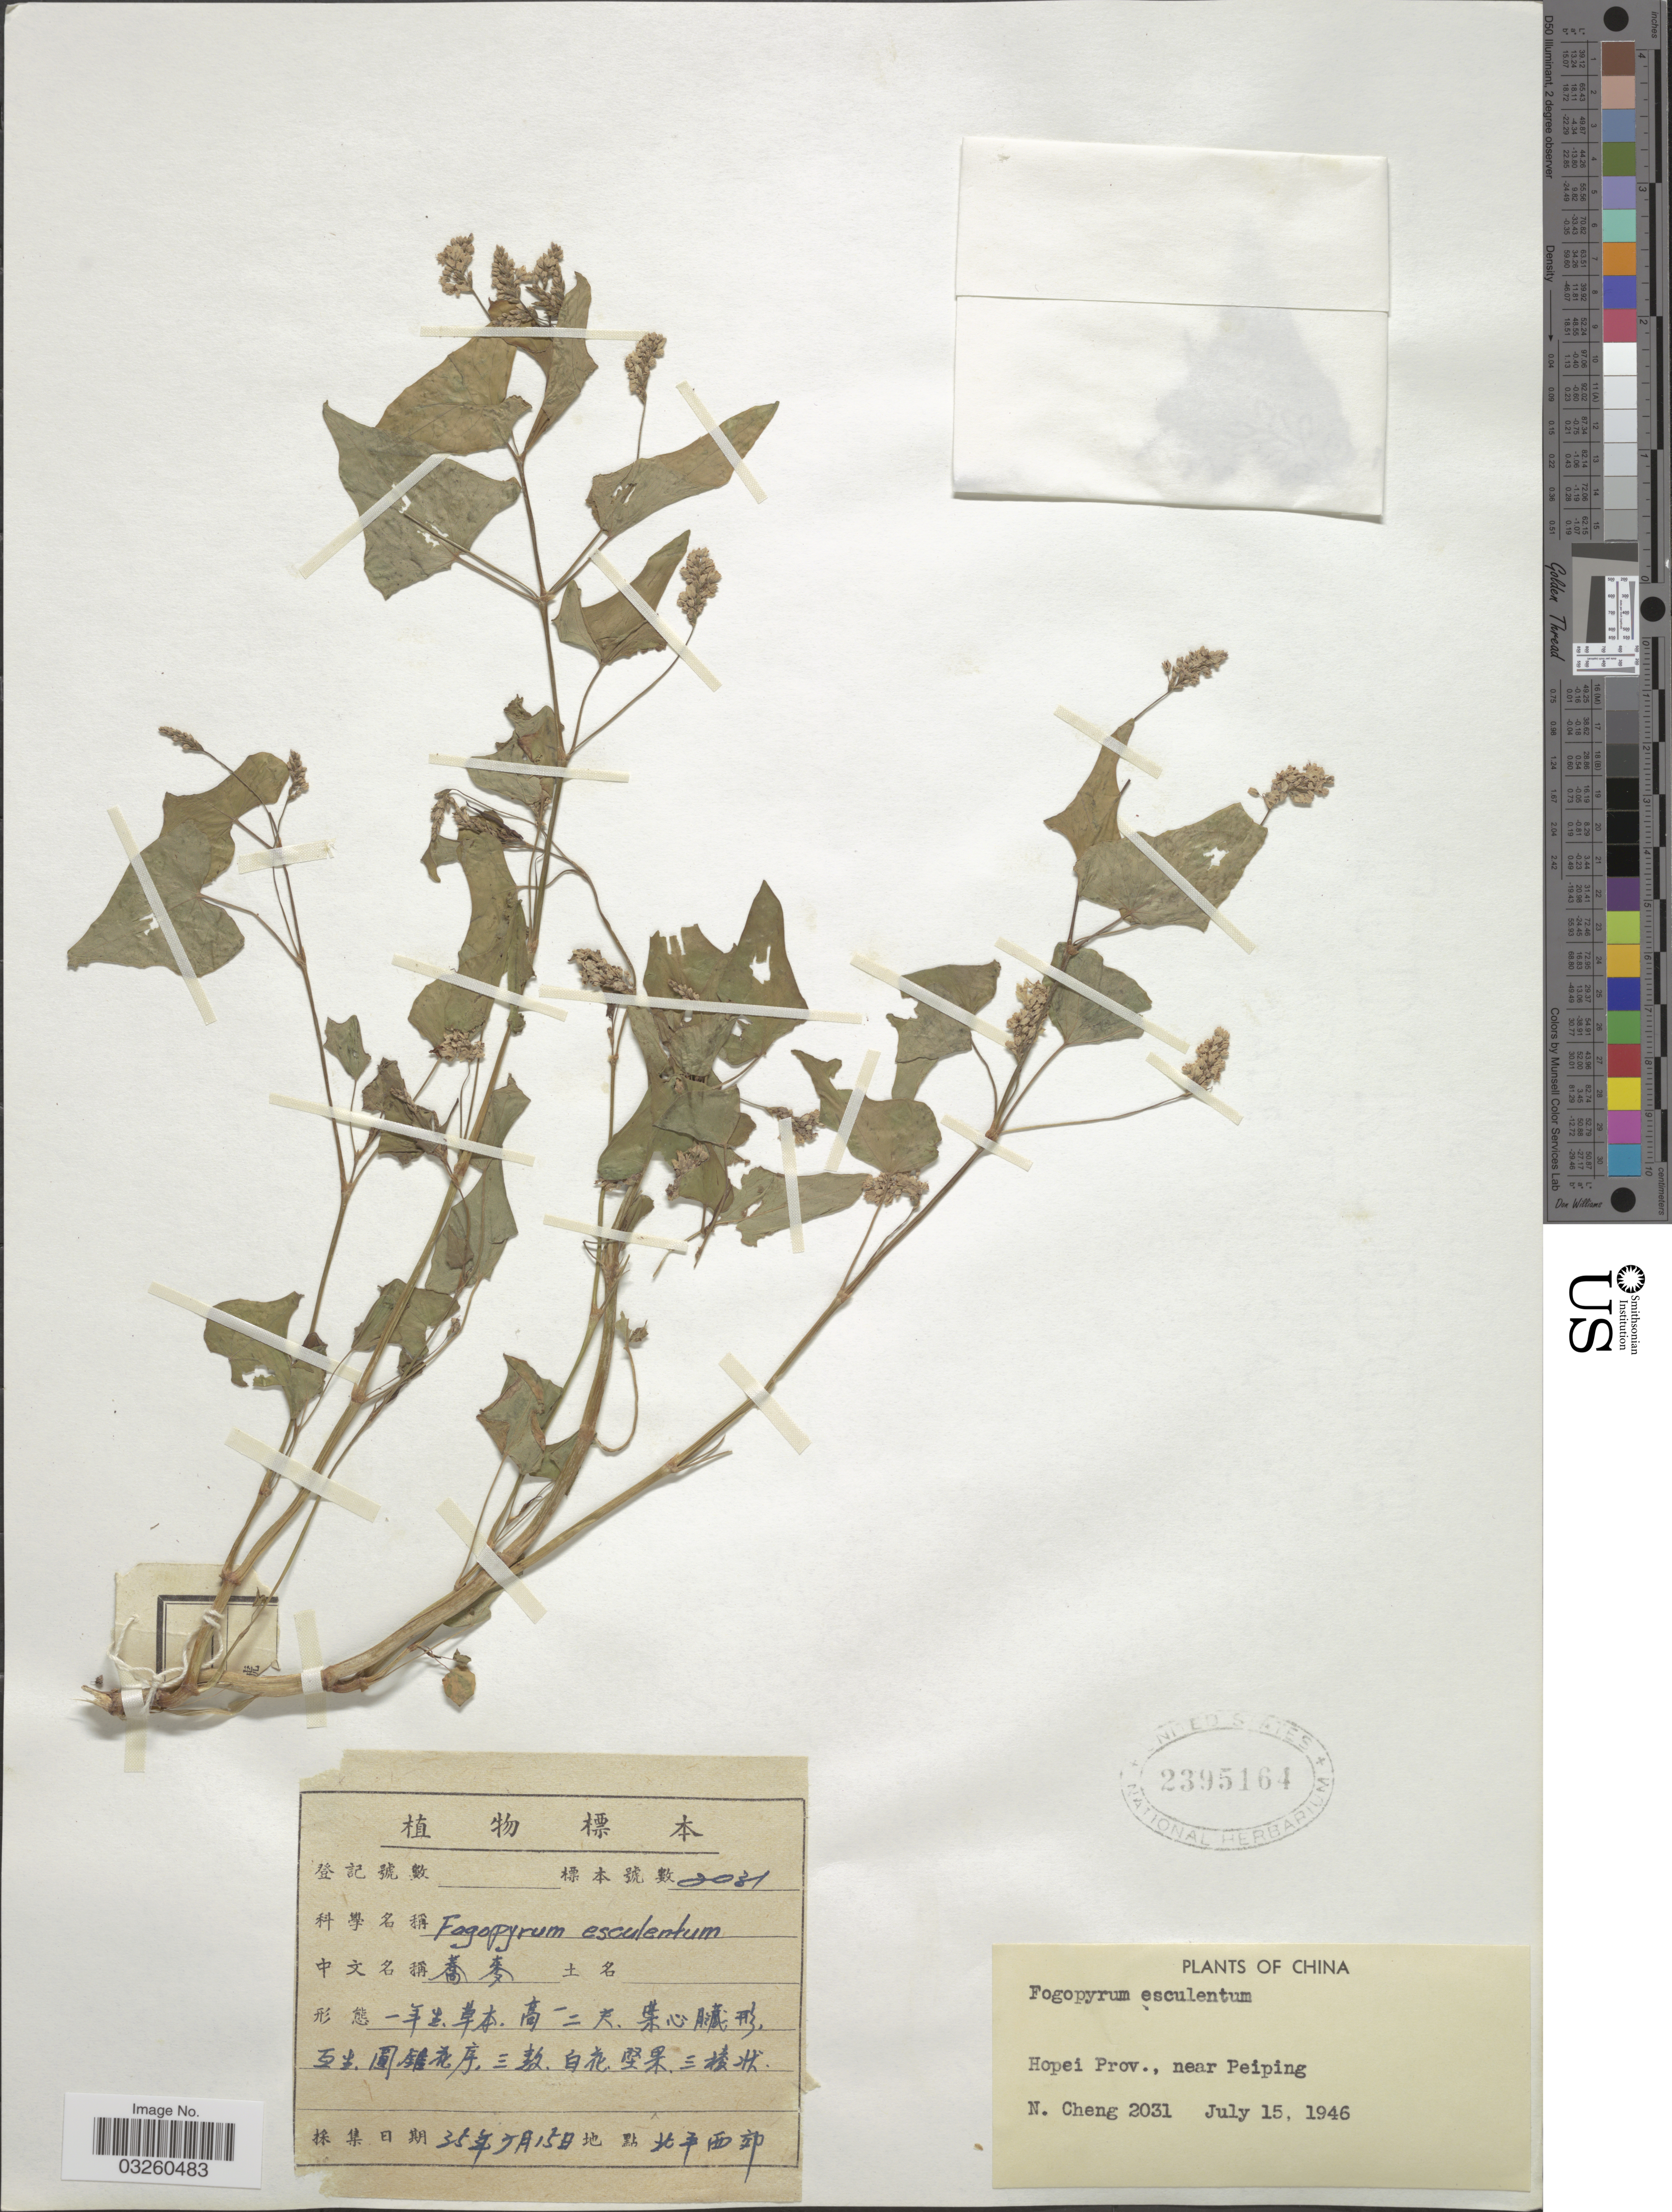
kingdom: Plantae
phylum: Tracheophyta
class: Magnoliopsida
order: Caryophyllales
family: Polygonaceae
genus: Fagopyrum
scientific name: Fagopyrum esculentum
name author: Moench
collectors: N. Cheng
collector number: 2031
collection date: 1946-07-15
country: China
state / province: Hebei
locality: Hopei Prov., near Peiping.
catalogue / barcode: US 2395164